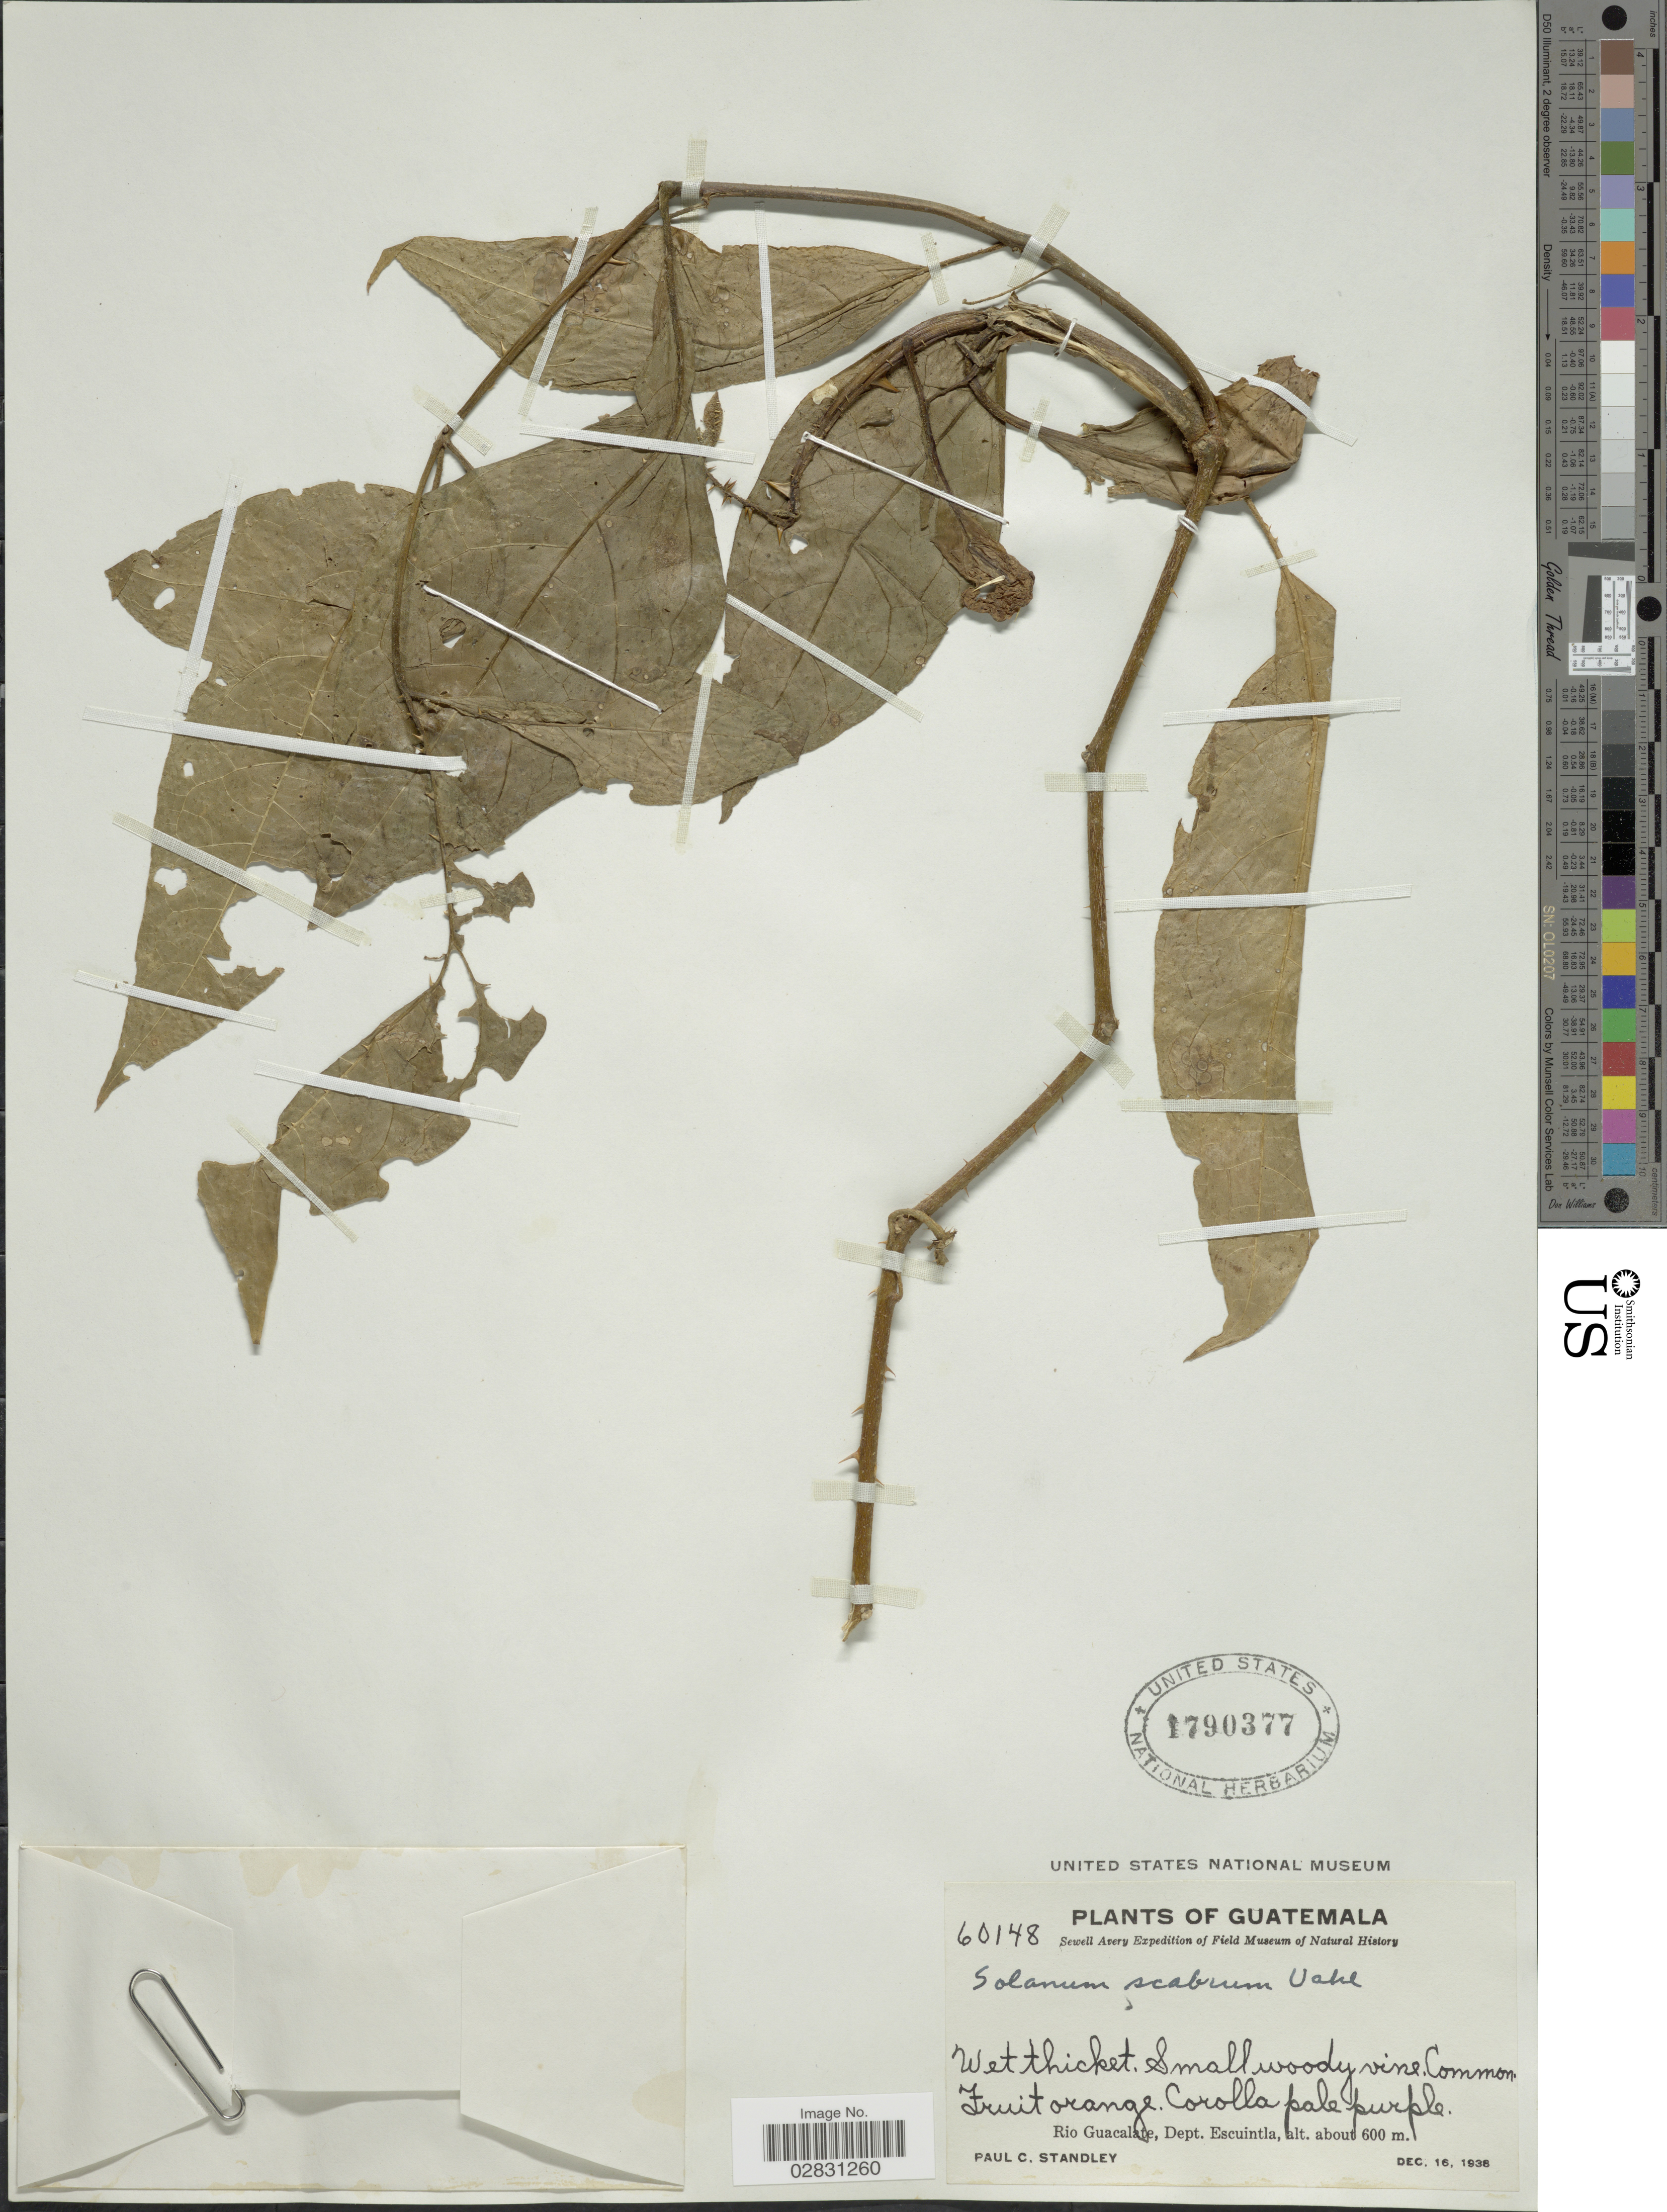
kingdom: Plantae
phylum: Tracheophyta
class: Magnoliopsida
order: Solanales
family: Solanaceae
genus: Solanum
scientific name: Solanum scabrum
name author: Mill.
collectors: P. C. Standley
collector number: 60148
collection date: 1938-12-16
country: Guatemala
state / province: Escuintla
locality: Rio Guacalate, Dept. Escuintla.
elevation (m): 600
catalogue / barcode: US 1790377